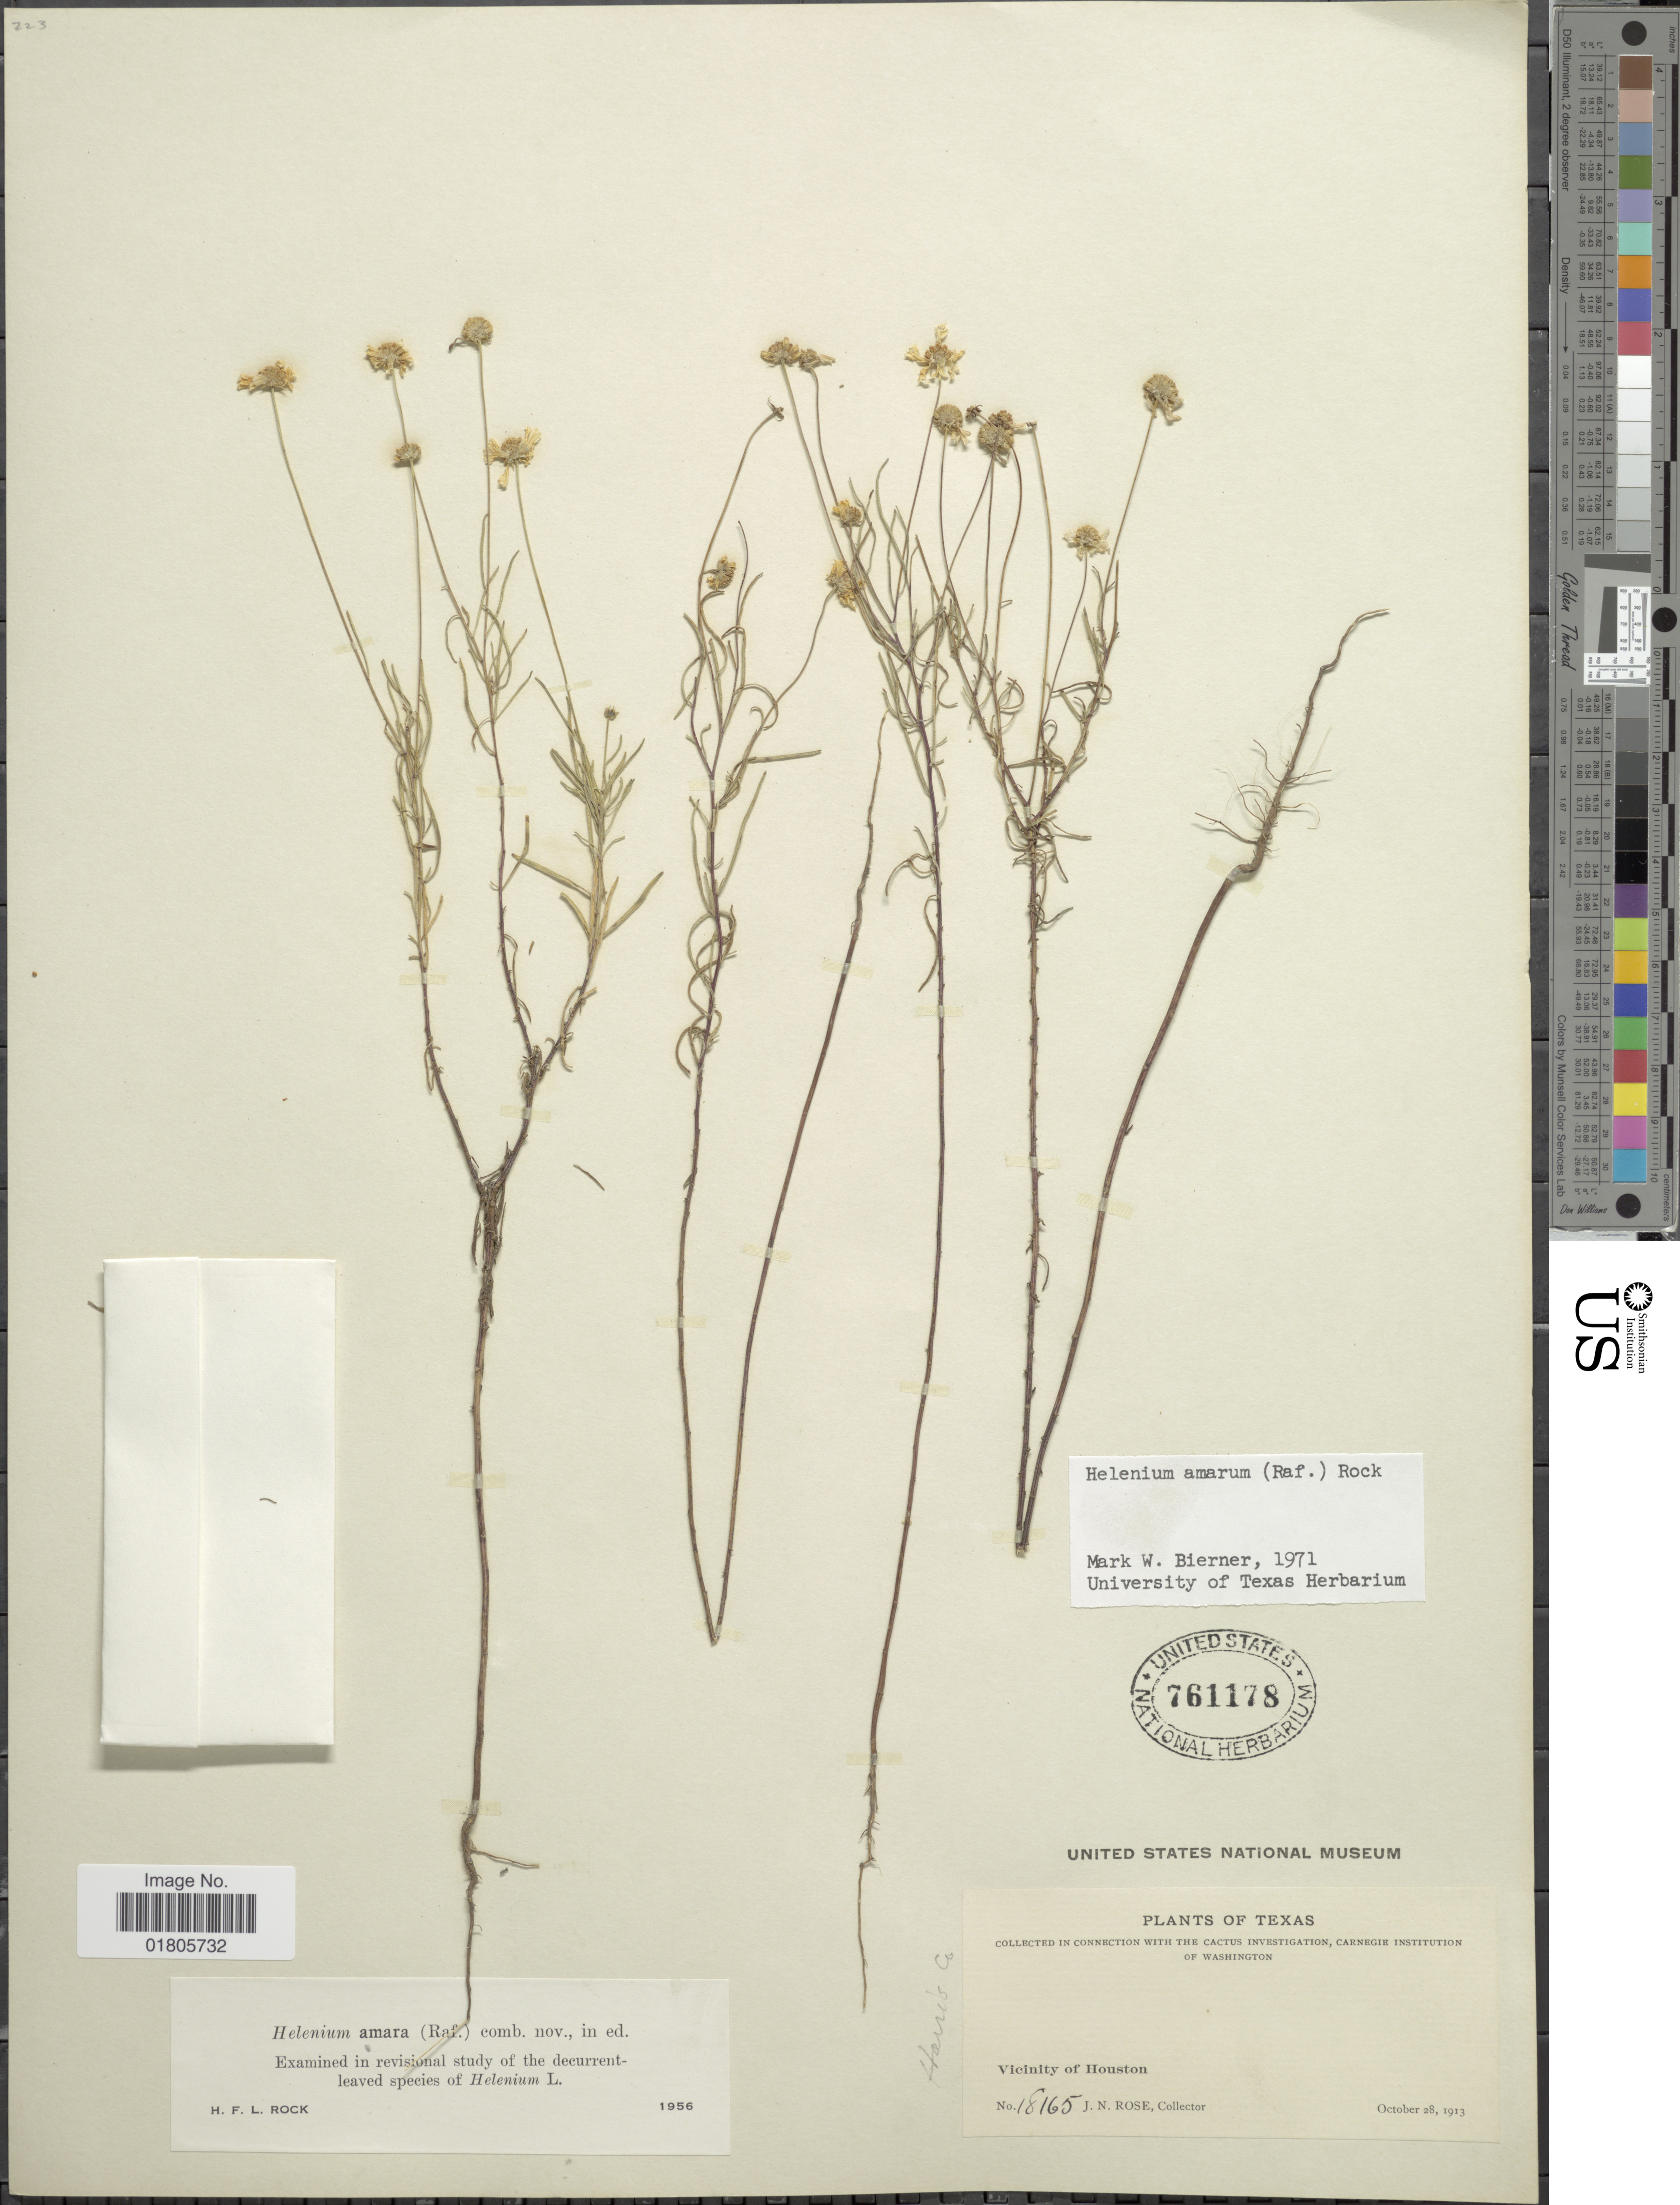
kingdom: Plantae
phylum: Tracheophyta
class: Magnoliopsida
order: Asterales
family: Asteraceae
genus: Helenium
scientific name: Helenium amarum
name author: (Raf.) H. Rock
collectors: J. N. Rose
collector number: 18165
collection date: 1913-10-28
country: United States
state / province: Texas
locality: Vicinity of Houston. Harris Co.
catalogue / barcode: US 761178